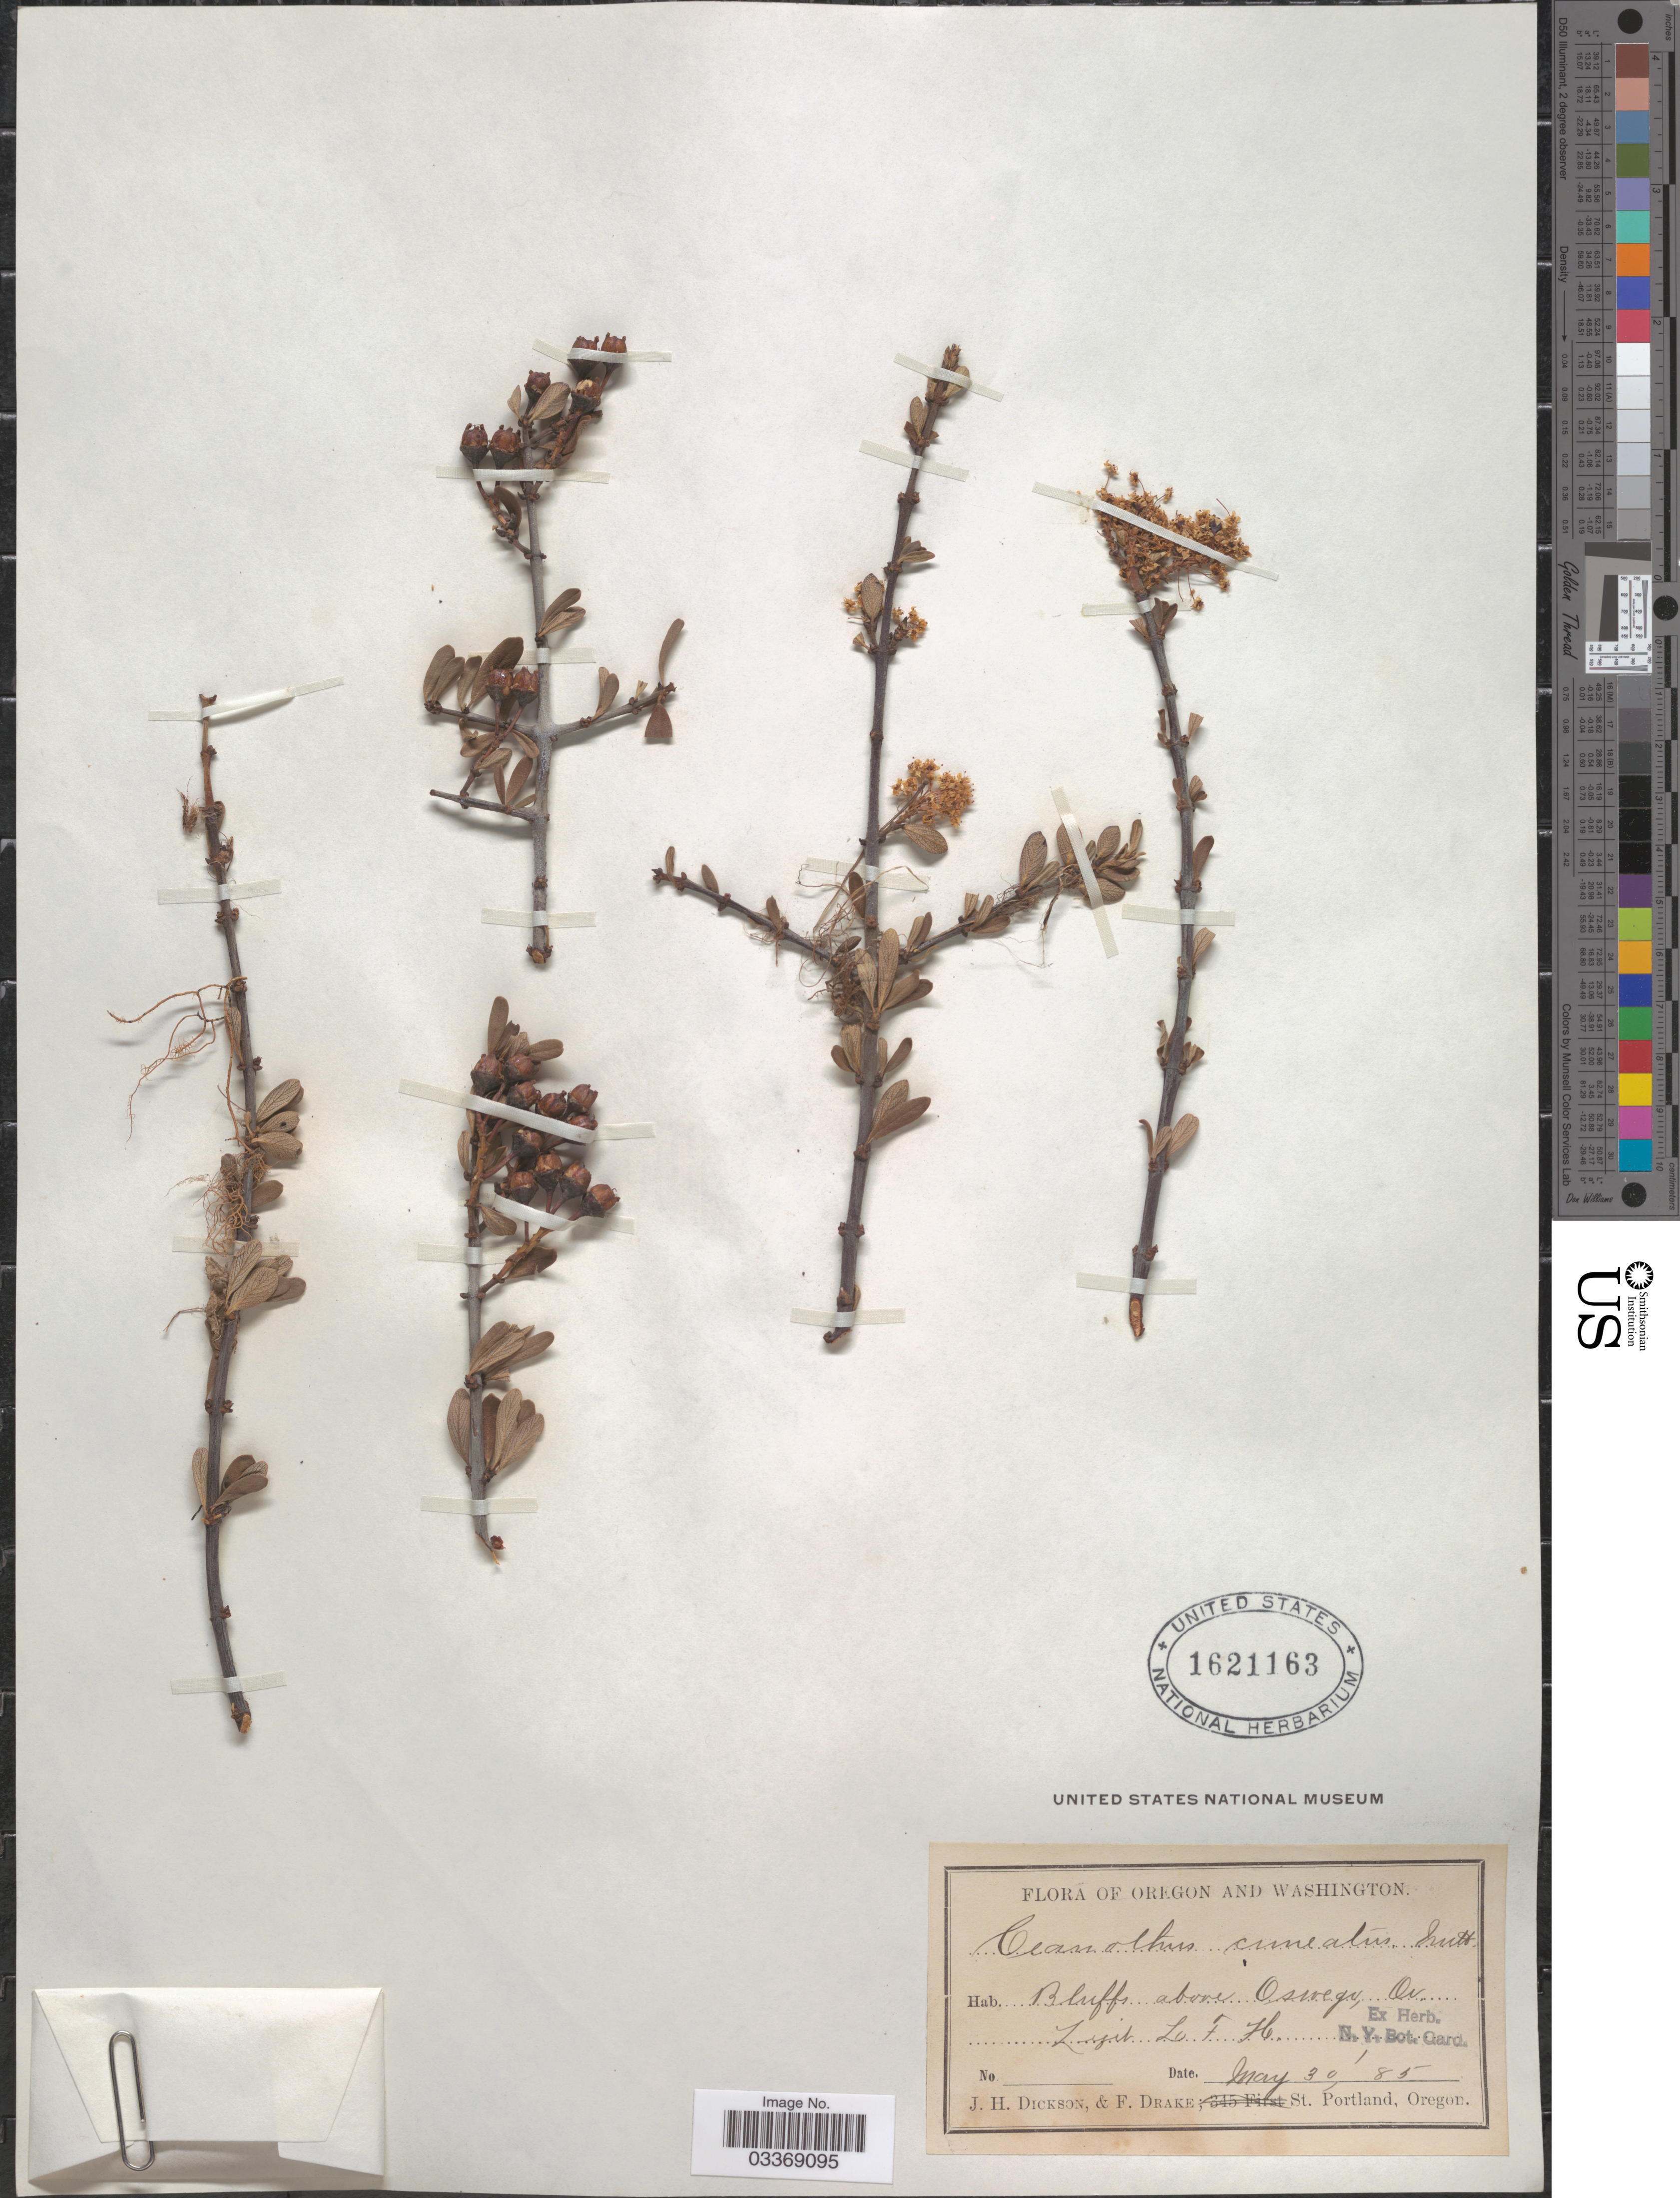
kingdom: Plantae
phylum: Tracheophyta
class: Magnoliopsida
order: Rosales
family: Rhamnaceae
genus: Ceanothus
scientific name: Ceanothus cuneatus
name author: (Hook.) Nutt.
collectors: J. Dickson & F. Drake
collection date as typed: Transcribed d/m/y: 30/5/85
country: United States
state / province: Oregon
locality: Bluff above Oswego. Zyib Lo F H. [unsure placement]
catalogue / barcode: US 1621163